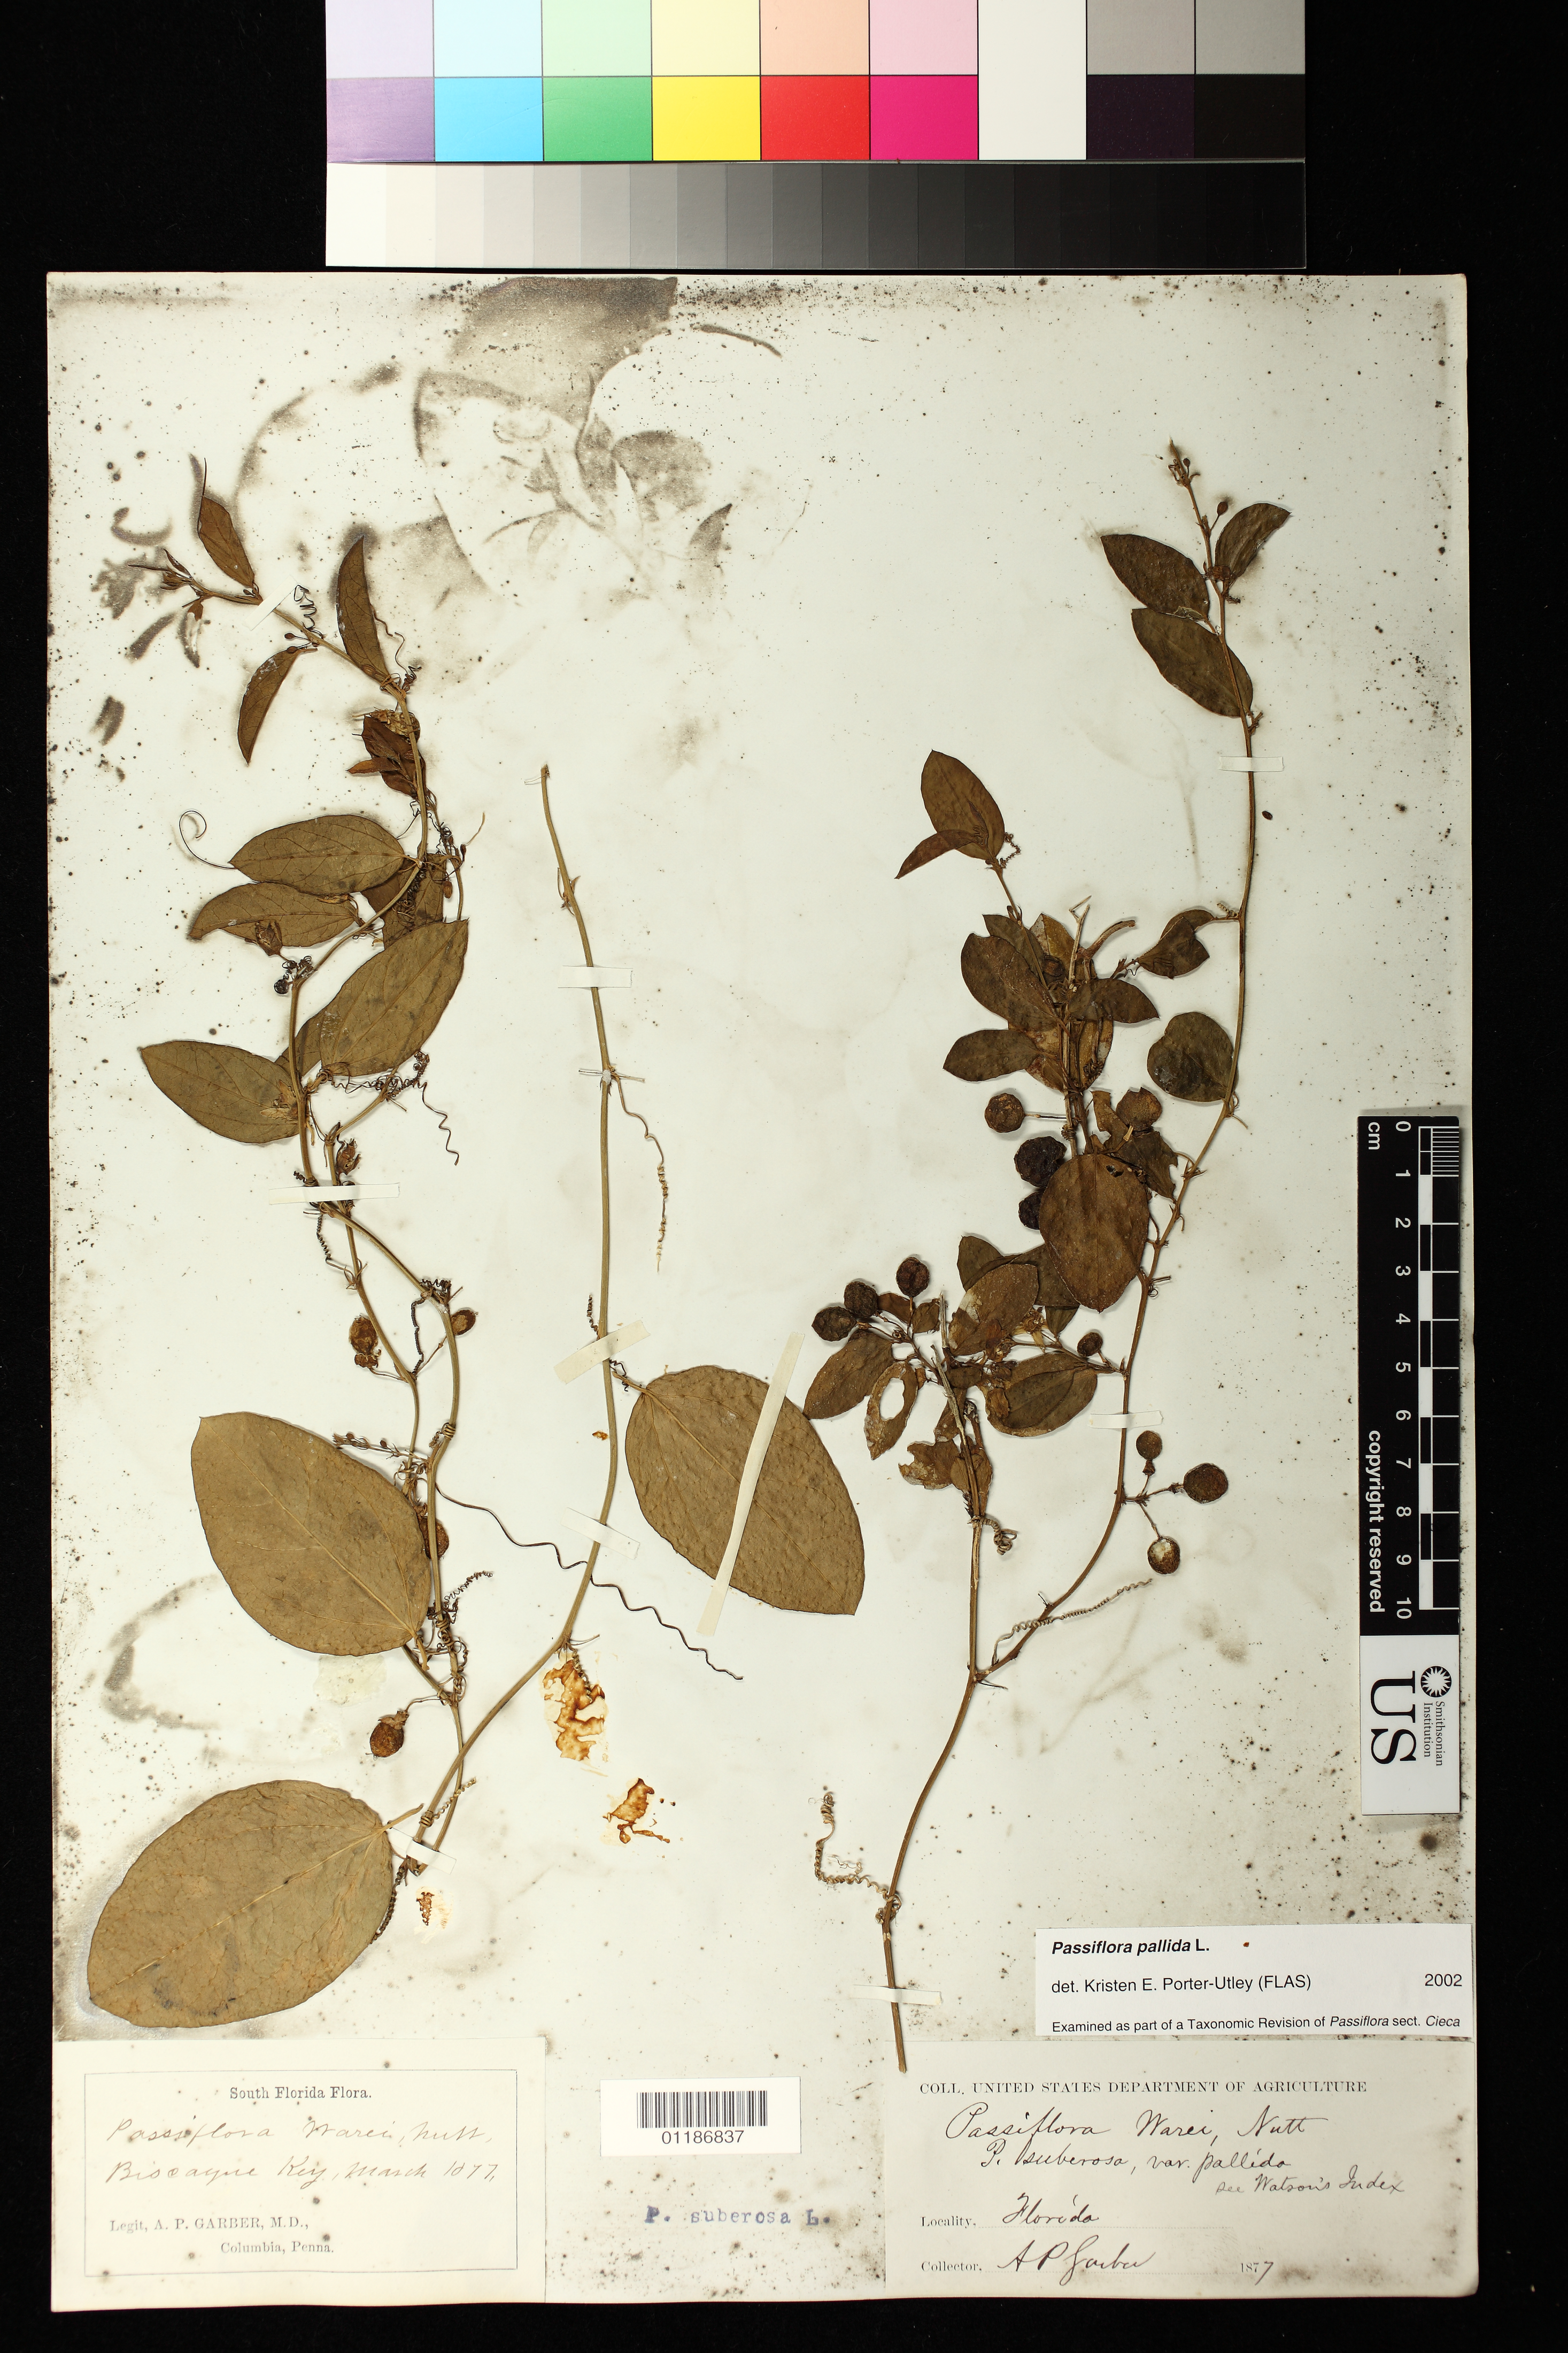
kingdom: Plantae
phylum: Tracheophyta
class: Magnoliopsida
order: Malpighiales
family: Passifloraceae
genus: Passiflora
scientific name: Passiflora pallida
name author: L.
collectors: A. P. Garber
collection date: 1877-03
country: United States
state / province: Florida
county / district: Dade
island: Biscayne Key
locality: Biscayne Key, South Florida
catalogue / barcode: US 101462